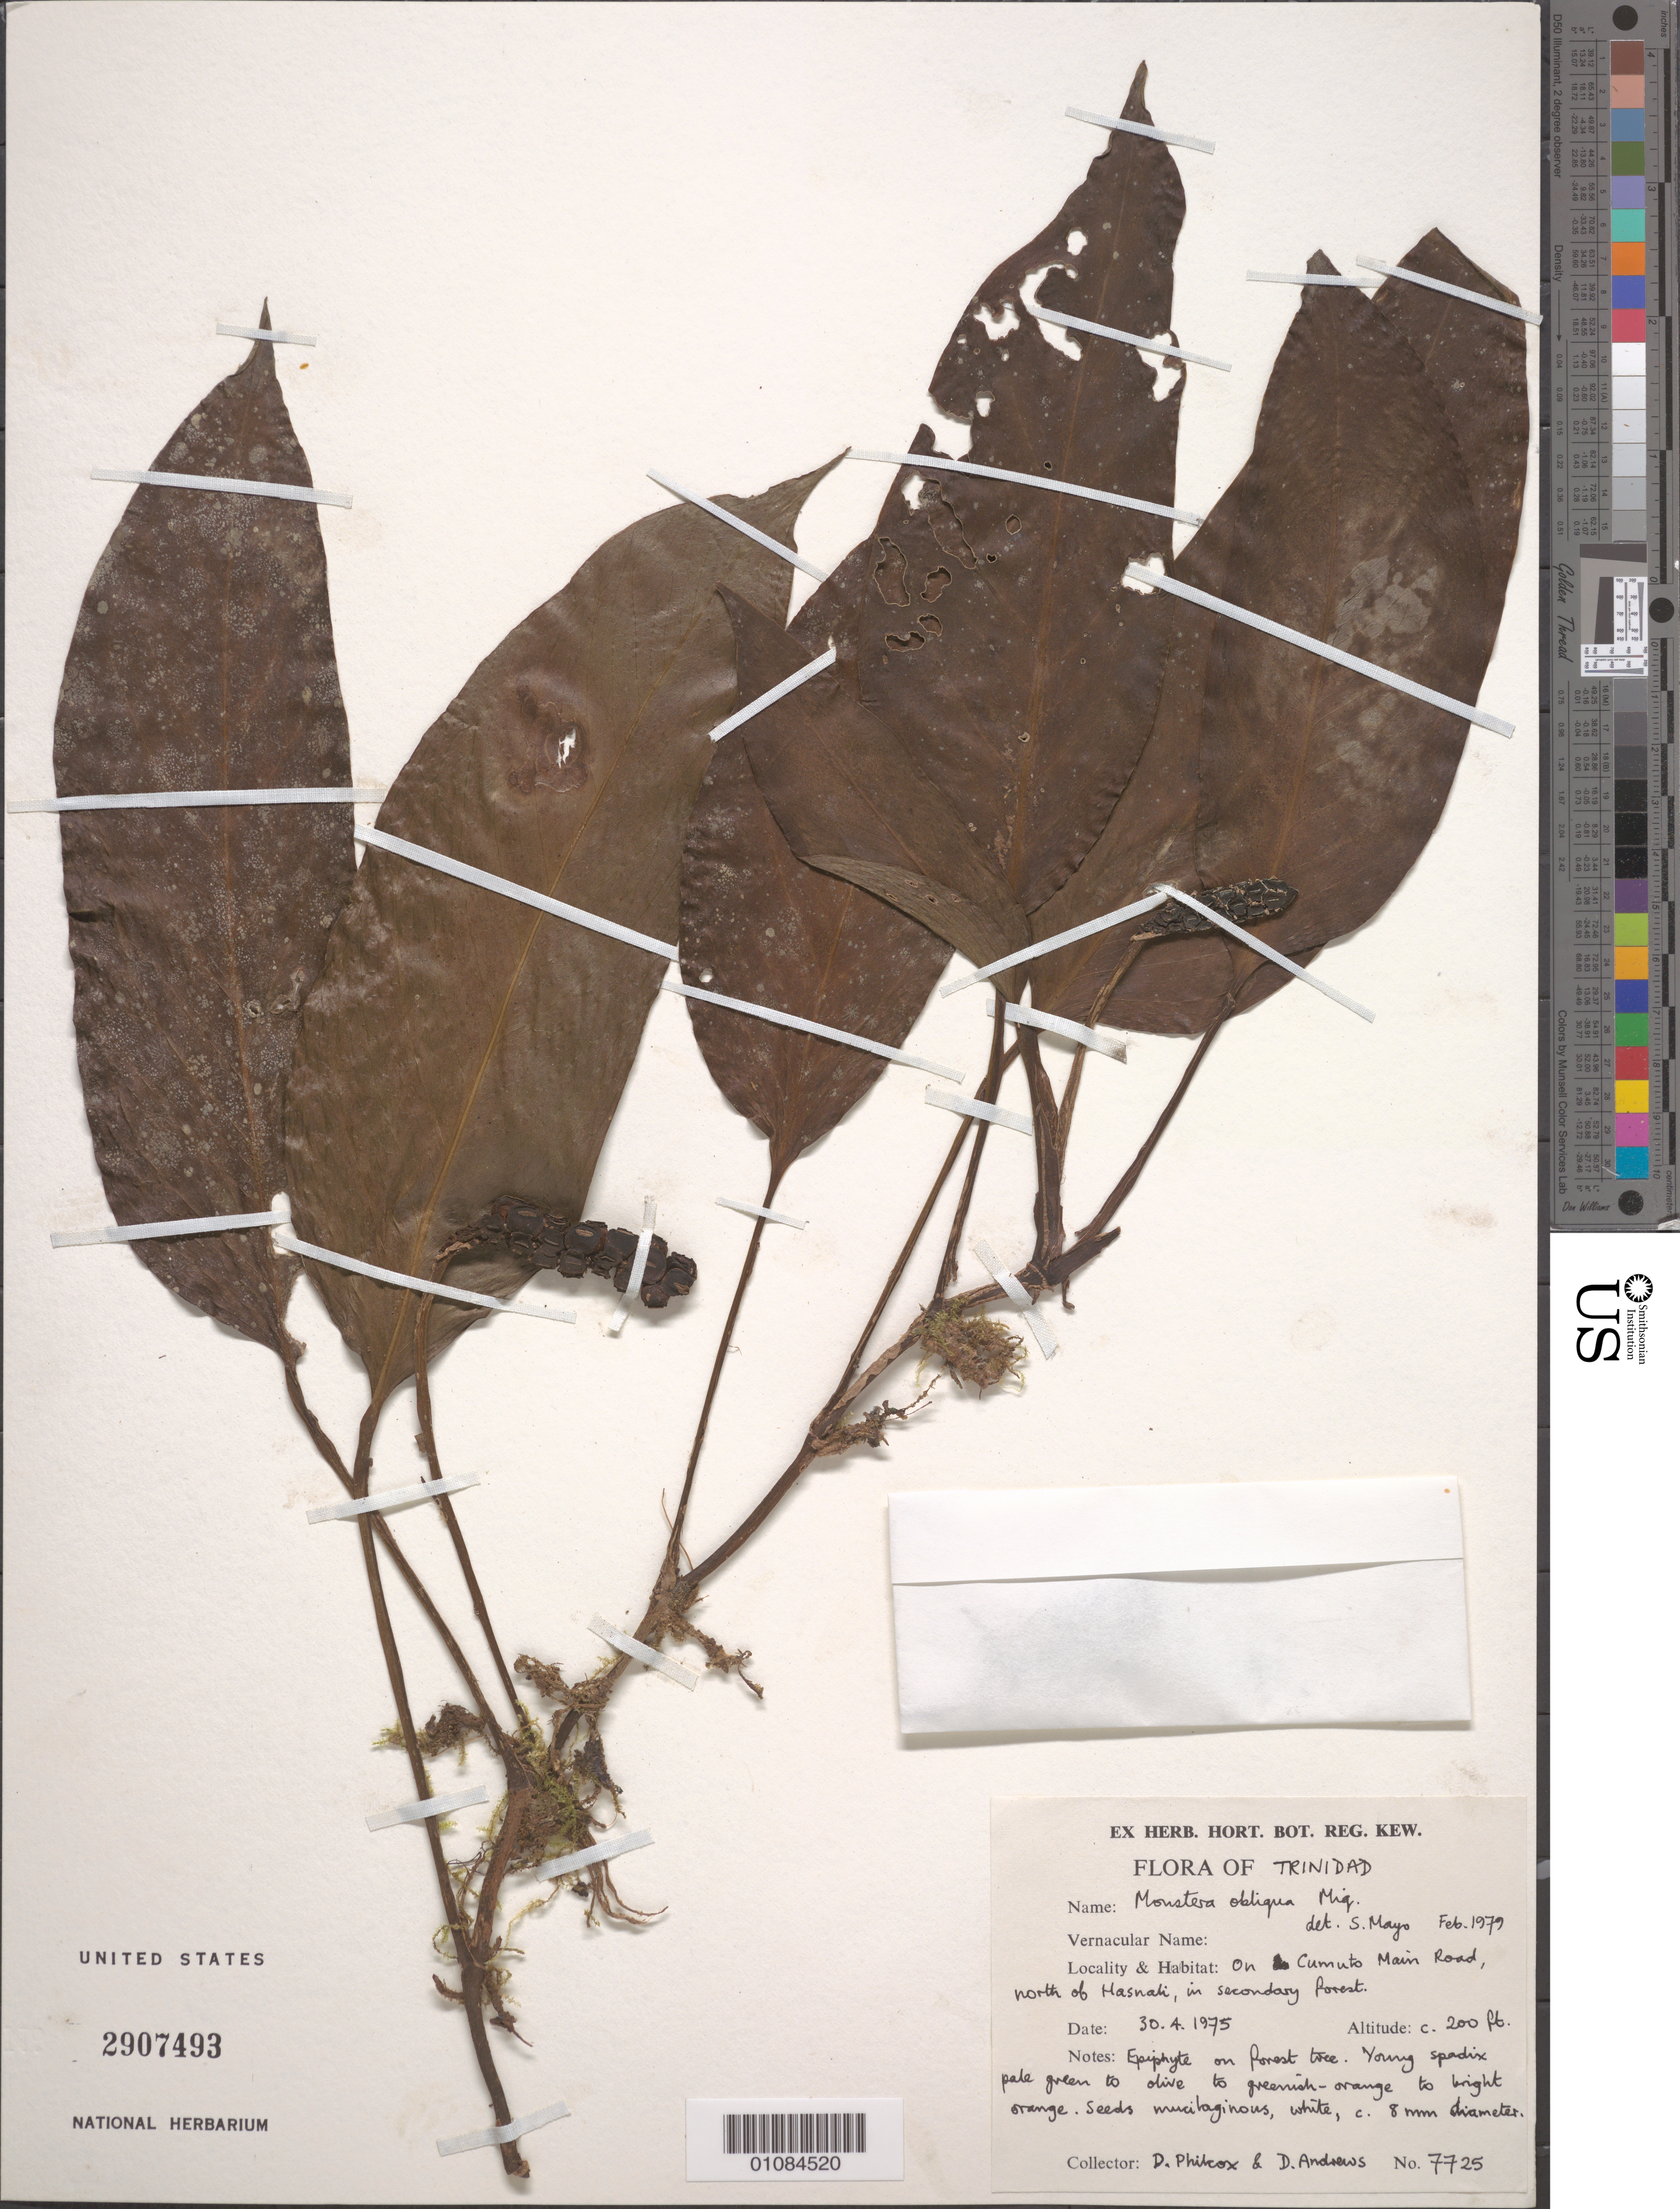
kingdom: Plantae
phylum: Tracheophyta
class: Liliopsida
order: Alismatales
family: Araceae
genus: Monstera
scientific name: Monstera obliqua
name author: Miq.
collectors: D. Philcox & D. Andrews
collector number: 7725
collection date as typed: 30 Apr 1975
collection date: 1975-04-30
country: Trinidad and Tobago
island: Trinidad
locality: On Cumuto Main Road, N of Hasnali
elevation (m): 61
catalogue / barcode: US 2907493